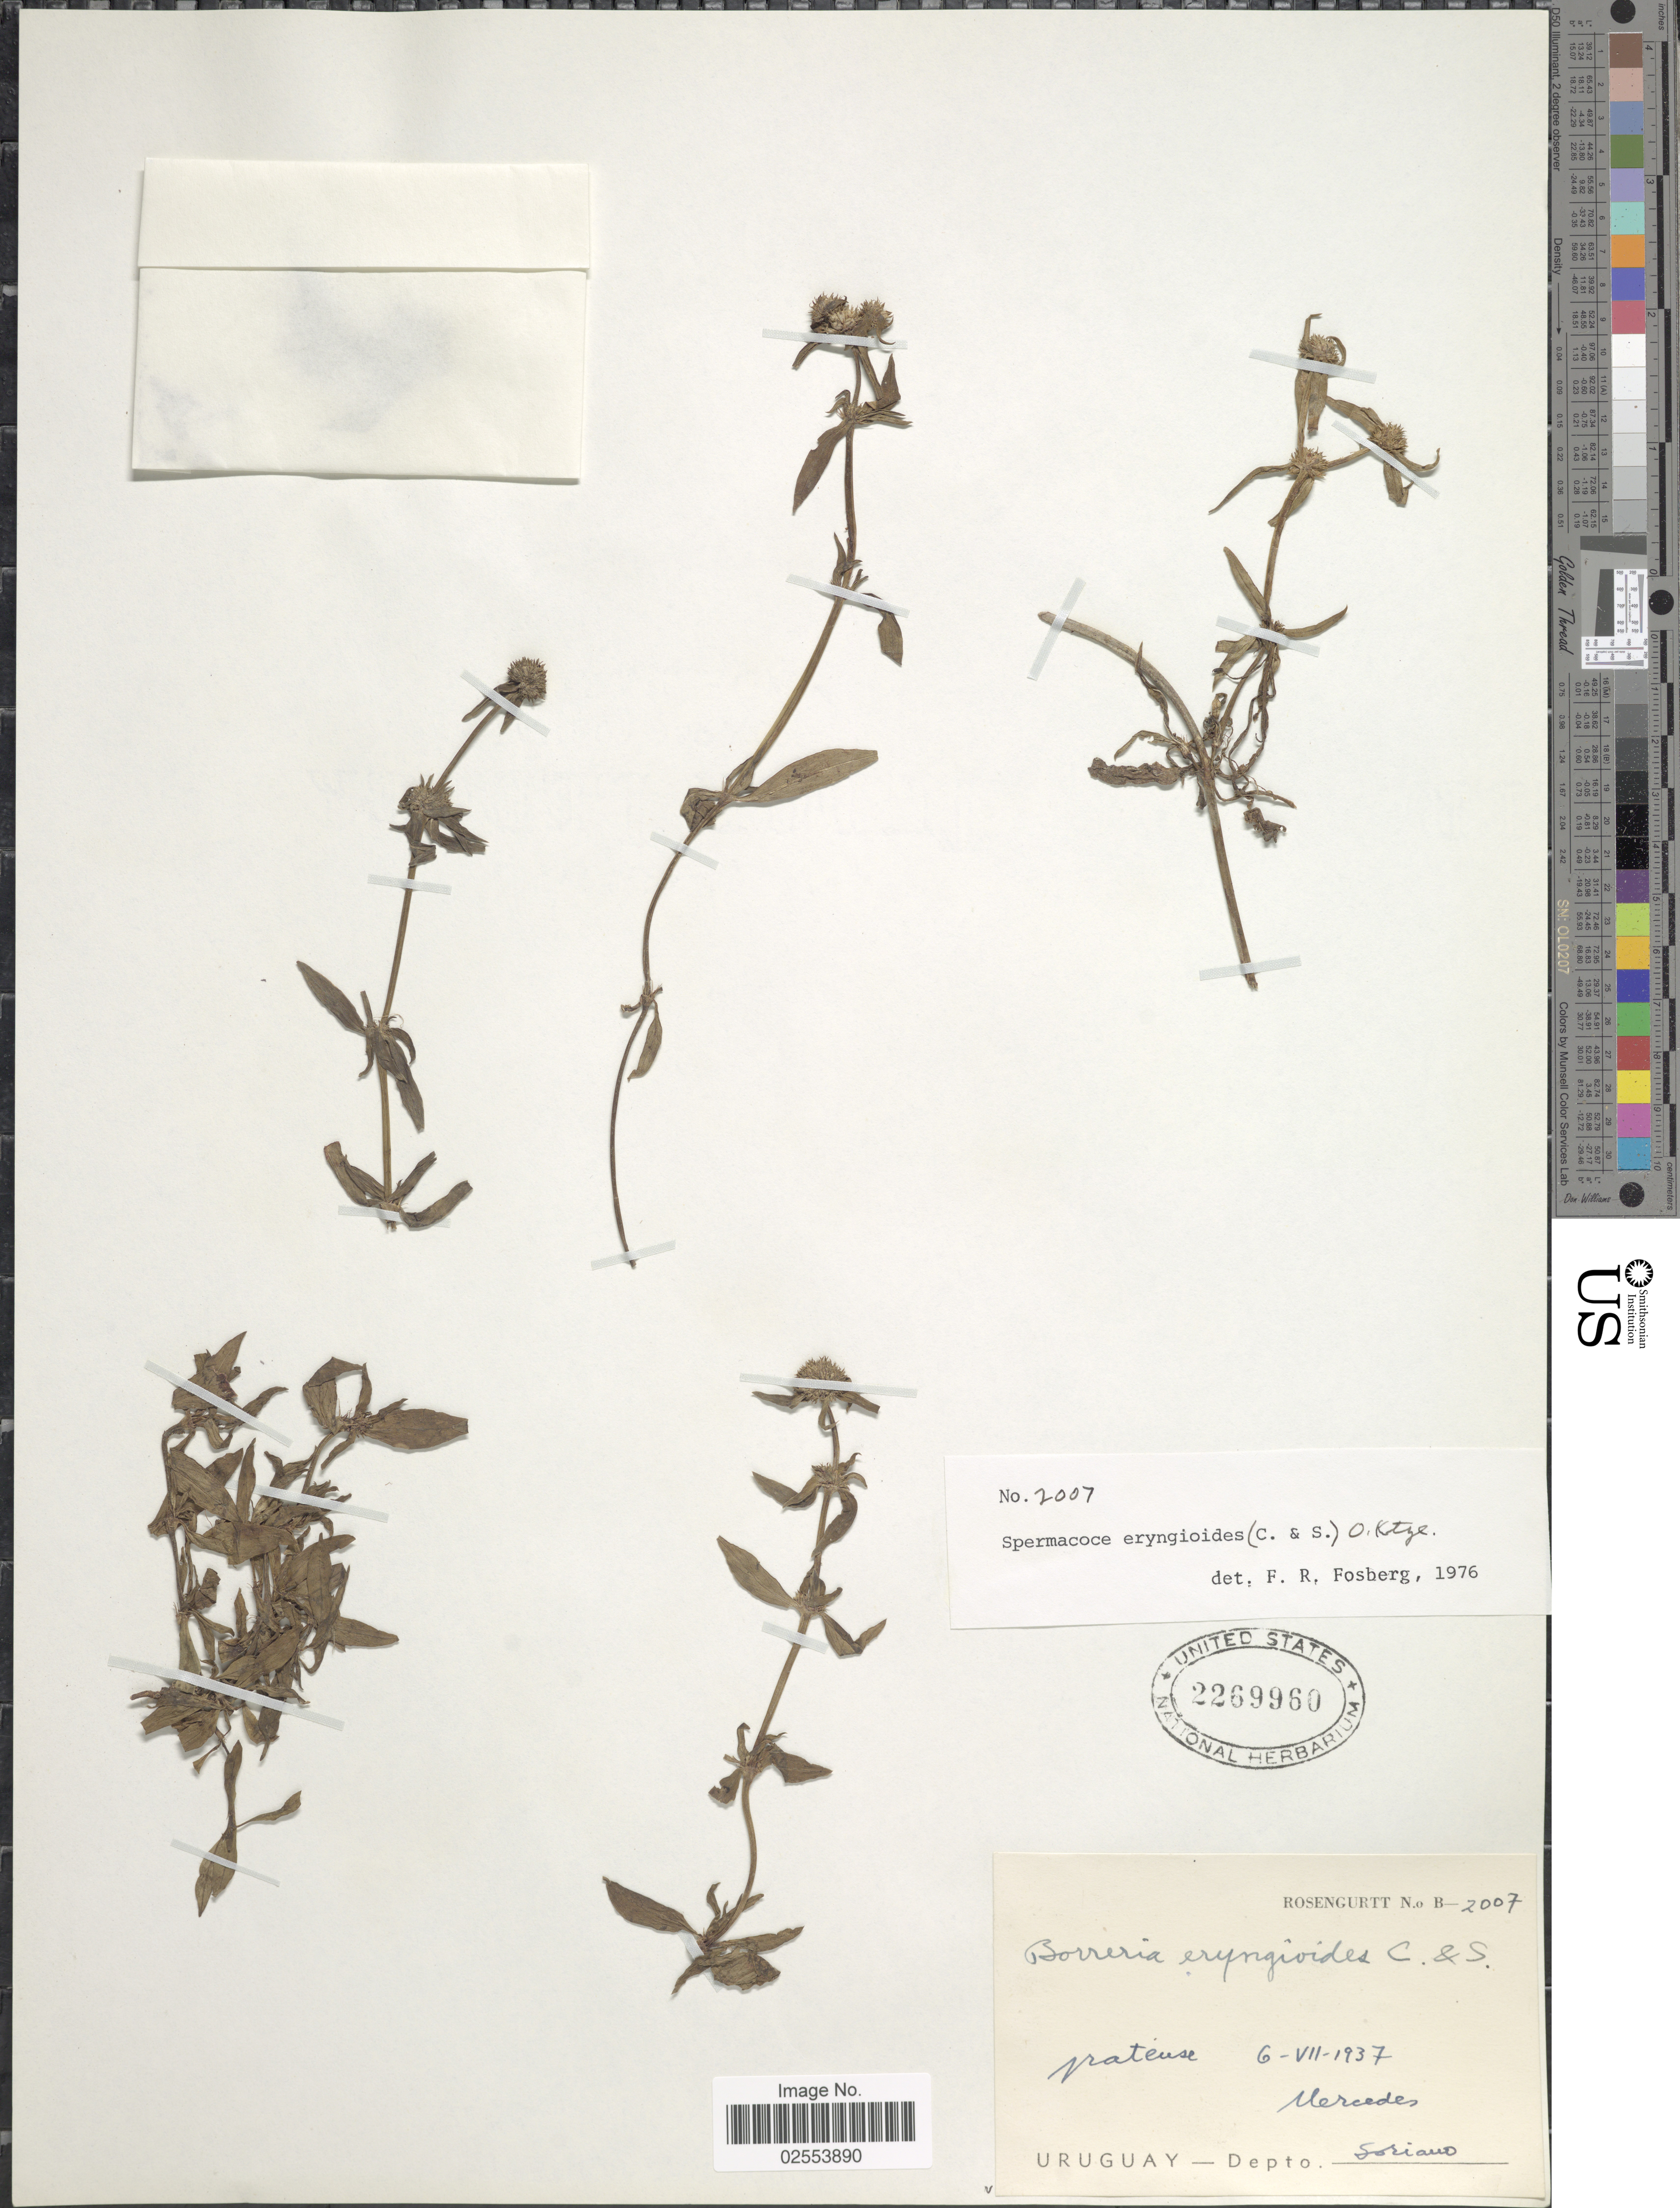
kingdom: Plantae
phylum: Tracheophyta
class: Magnoliopsida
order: Gentianales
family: Rubiaceae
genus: Spermacoce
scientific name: Spermacoce eryngioides var. eryngioides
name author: (Cham. & Schltdl.) Kuntze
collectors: Rosengurtt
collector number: B-2007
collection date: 1937-07-06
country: Uruguay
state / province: Soriano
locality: Mercedes.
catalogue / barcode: US 2269960